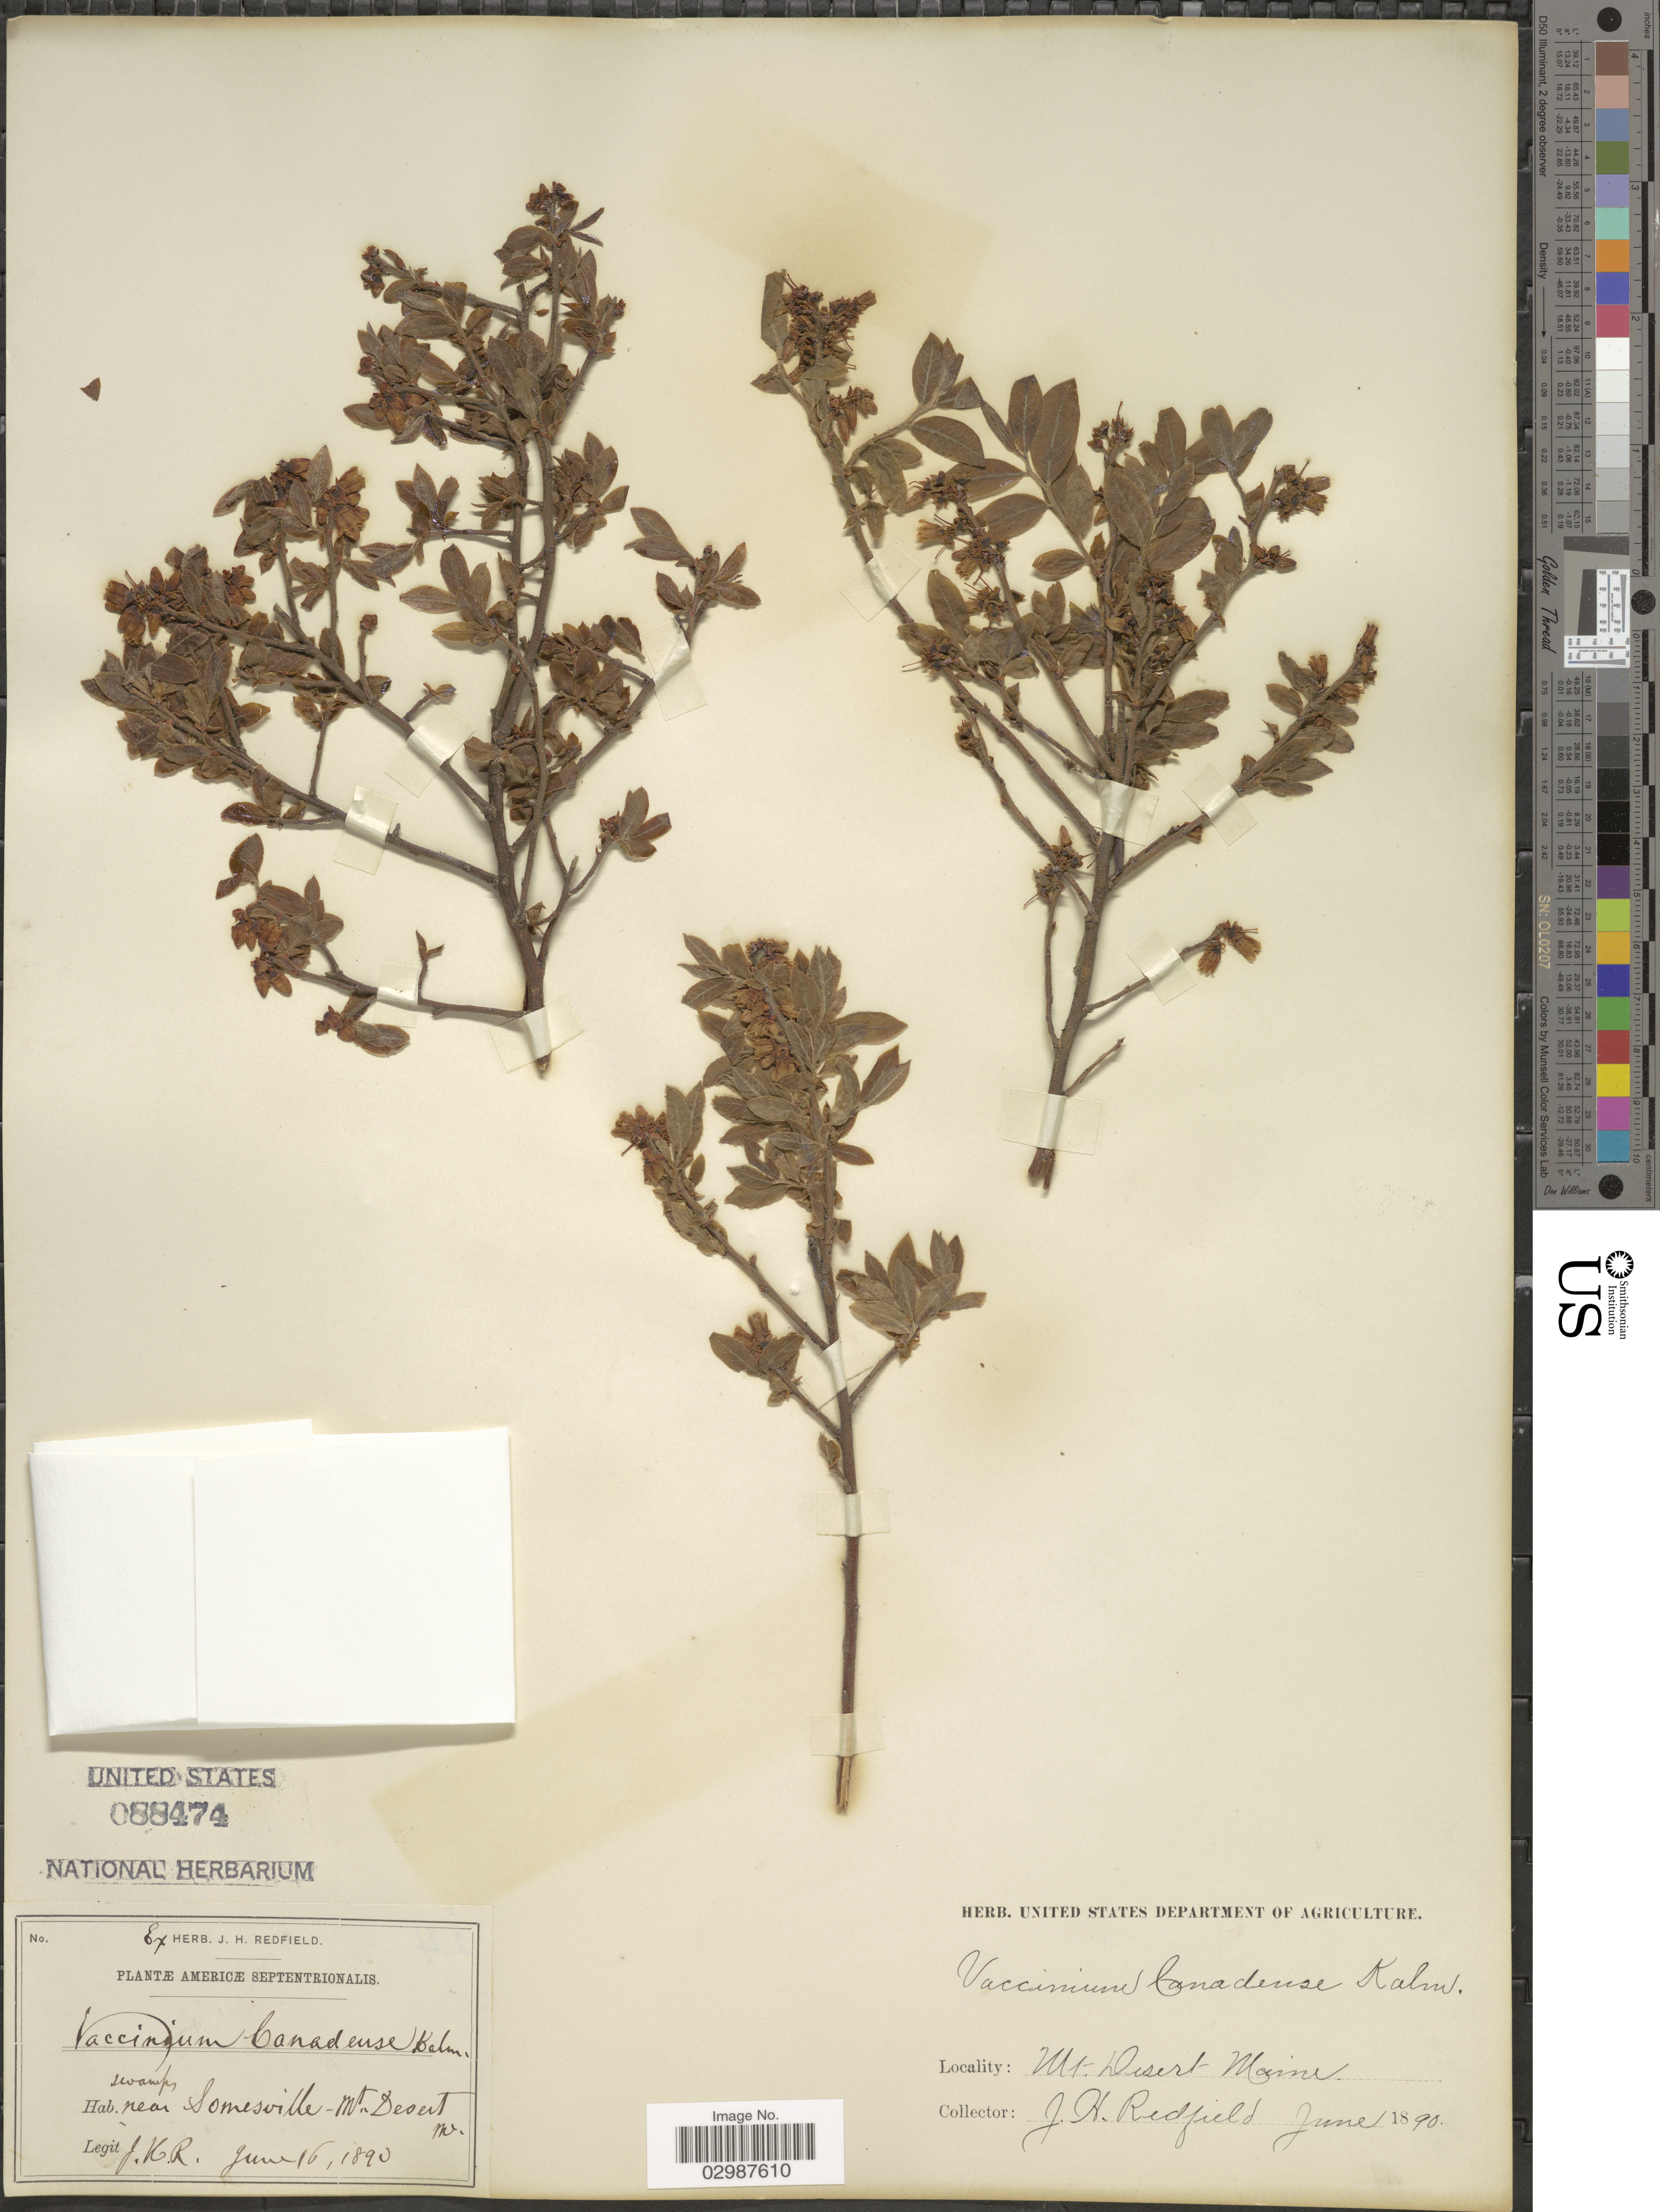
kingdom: Plantae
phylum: Tracheophyta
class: Magnoliopsida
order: Ericales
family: Ericaceae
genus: Vaccinium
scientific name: Vaccinium canadense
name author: Kalm ex Richardson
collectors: J. Redfield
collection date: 1890-06-16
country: United States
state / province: Maine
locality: Mt. Desert. Americæ septentrionalis. Near Somerville.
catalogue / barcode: US 88474